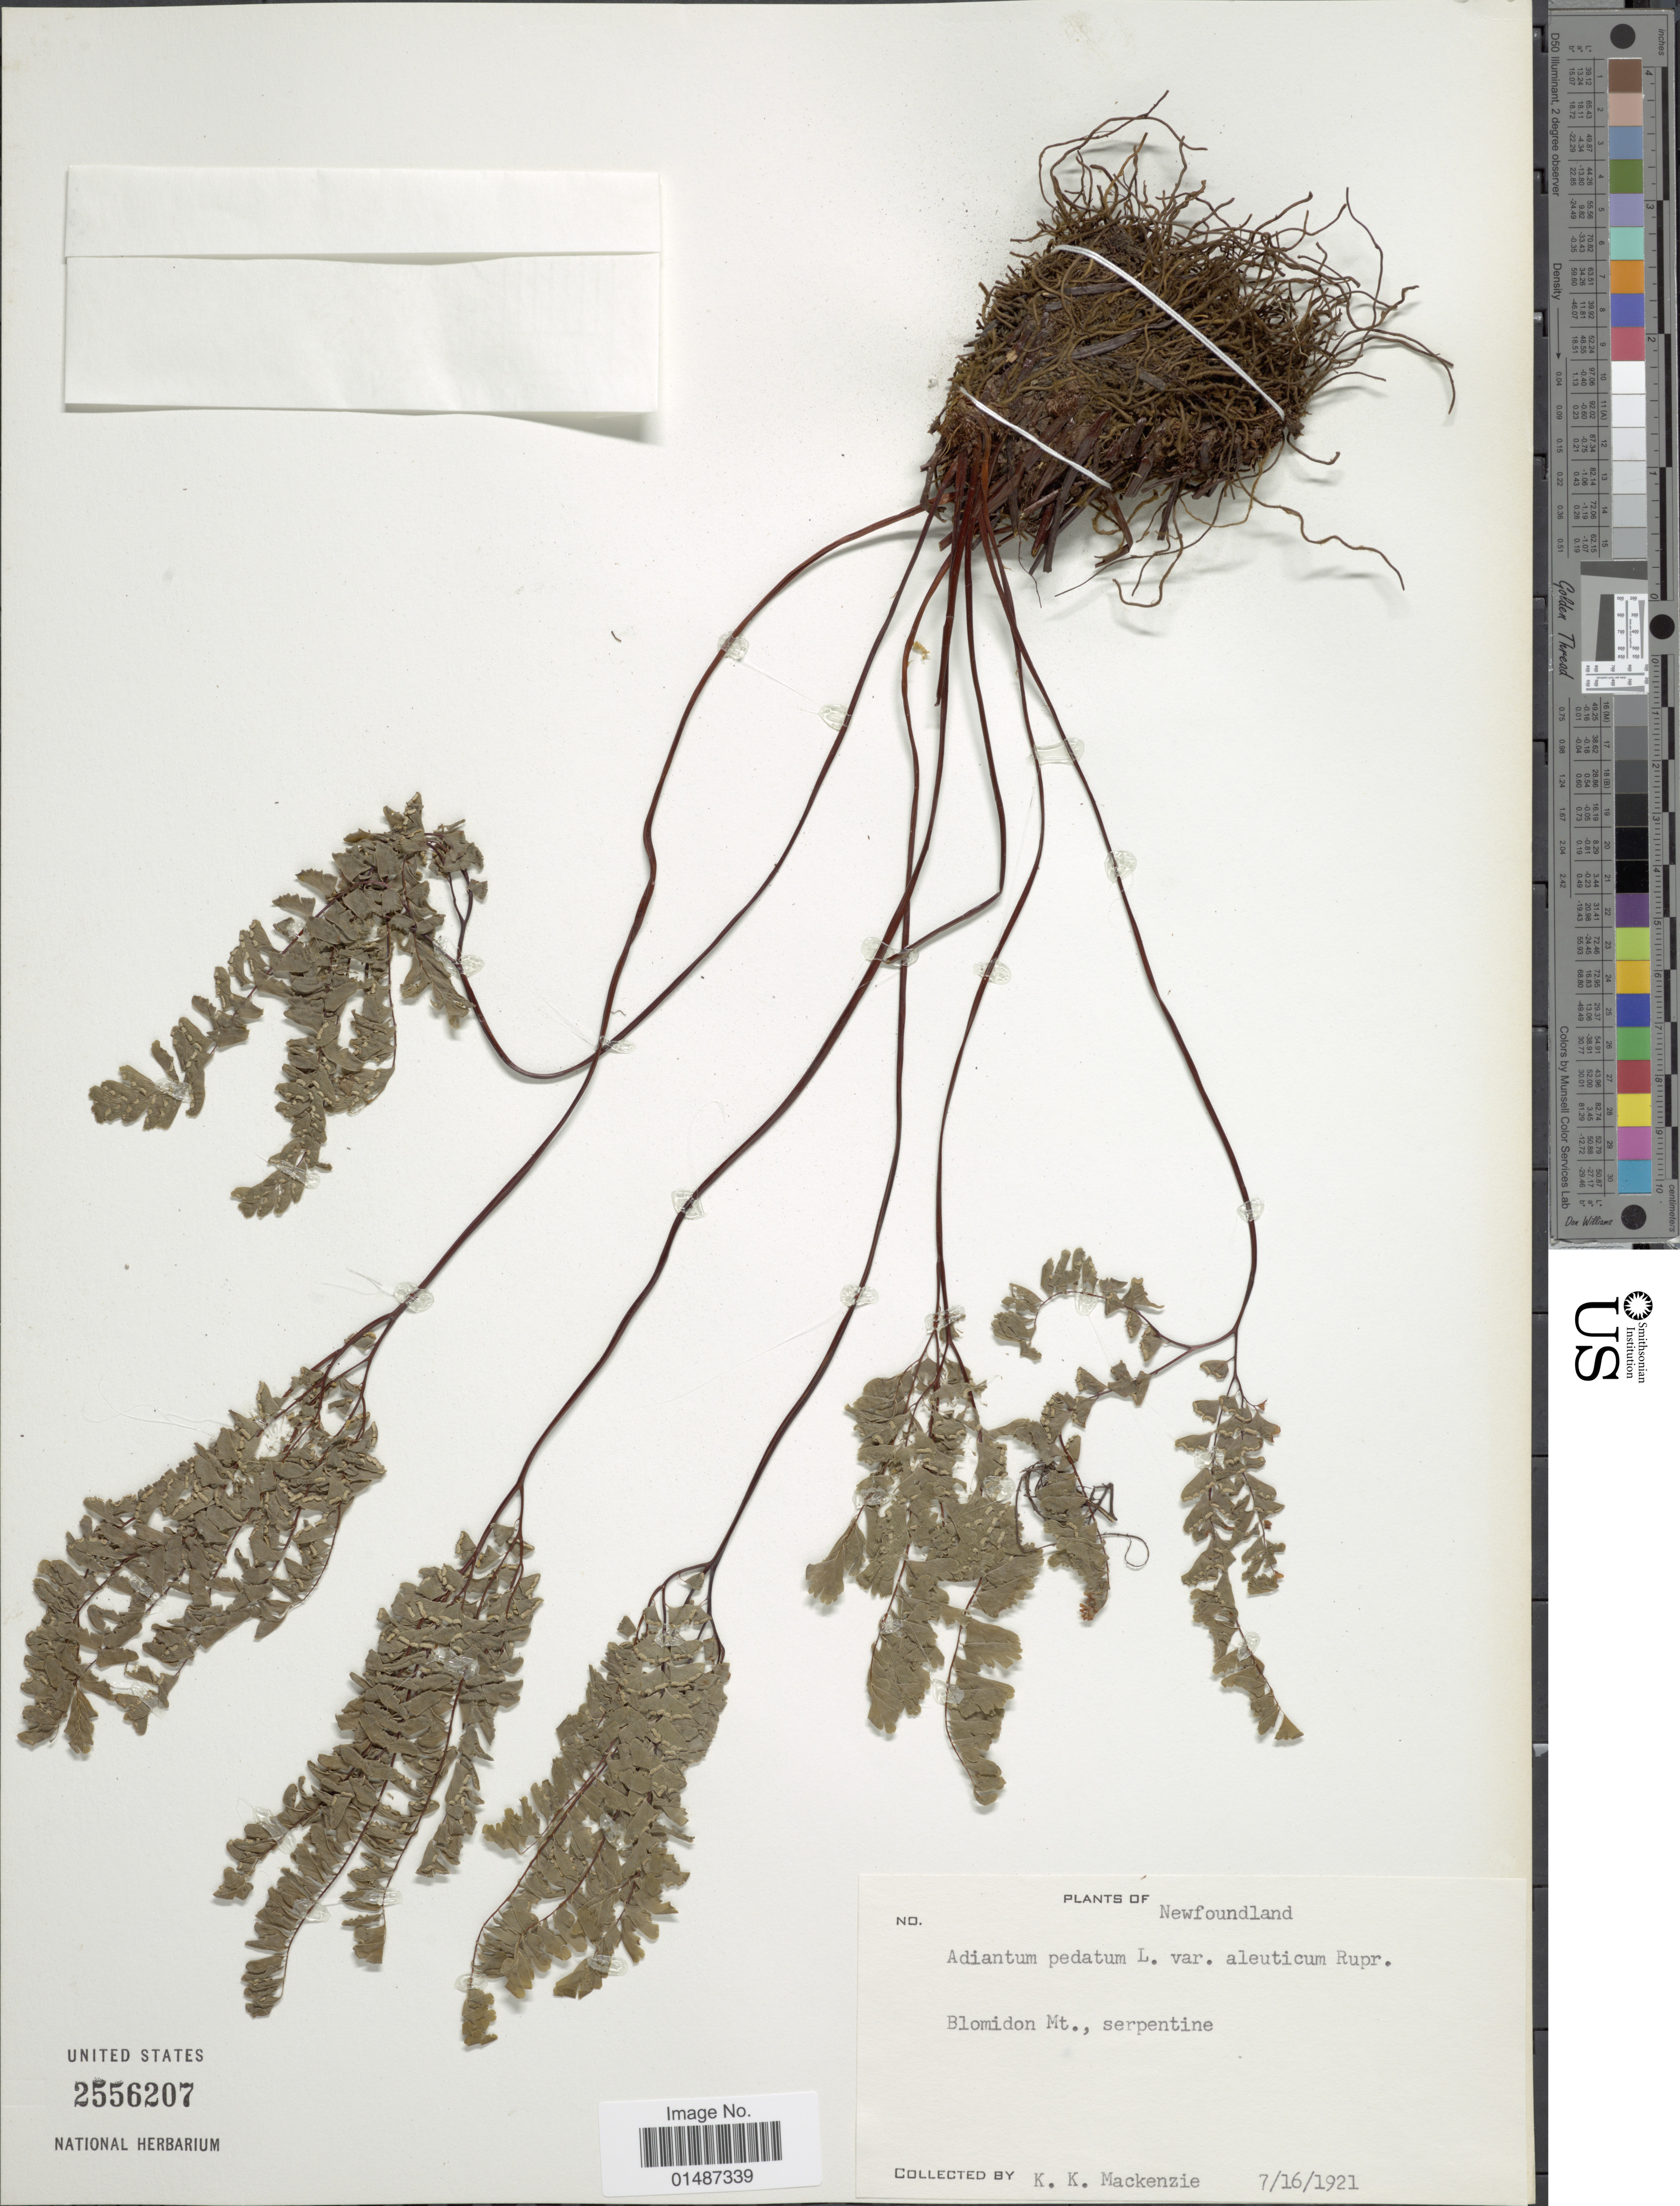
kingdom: Plantae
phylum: Tracheophyta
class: Polypodiopsida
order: Polypodiales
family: Pteridaceae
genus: Adiantum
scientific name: Adiantum pedatum subsp. calderi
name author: Cody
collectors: K. K. Mackenzie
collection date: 1921-07-16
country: Canada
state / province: Newfoundland and Labrador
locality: Blomidon Mt., serpentine.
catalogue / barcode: US 2556207